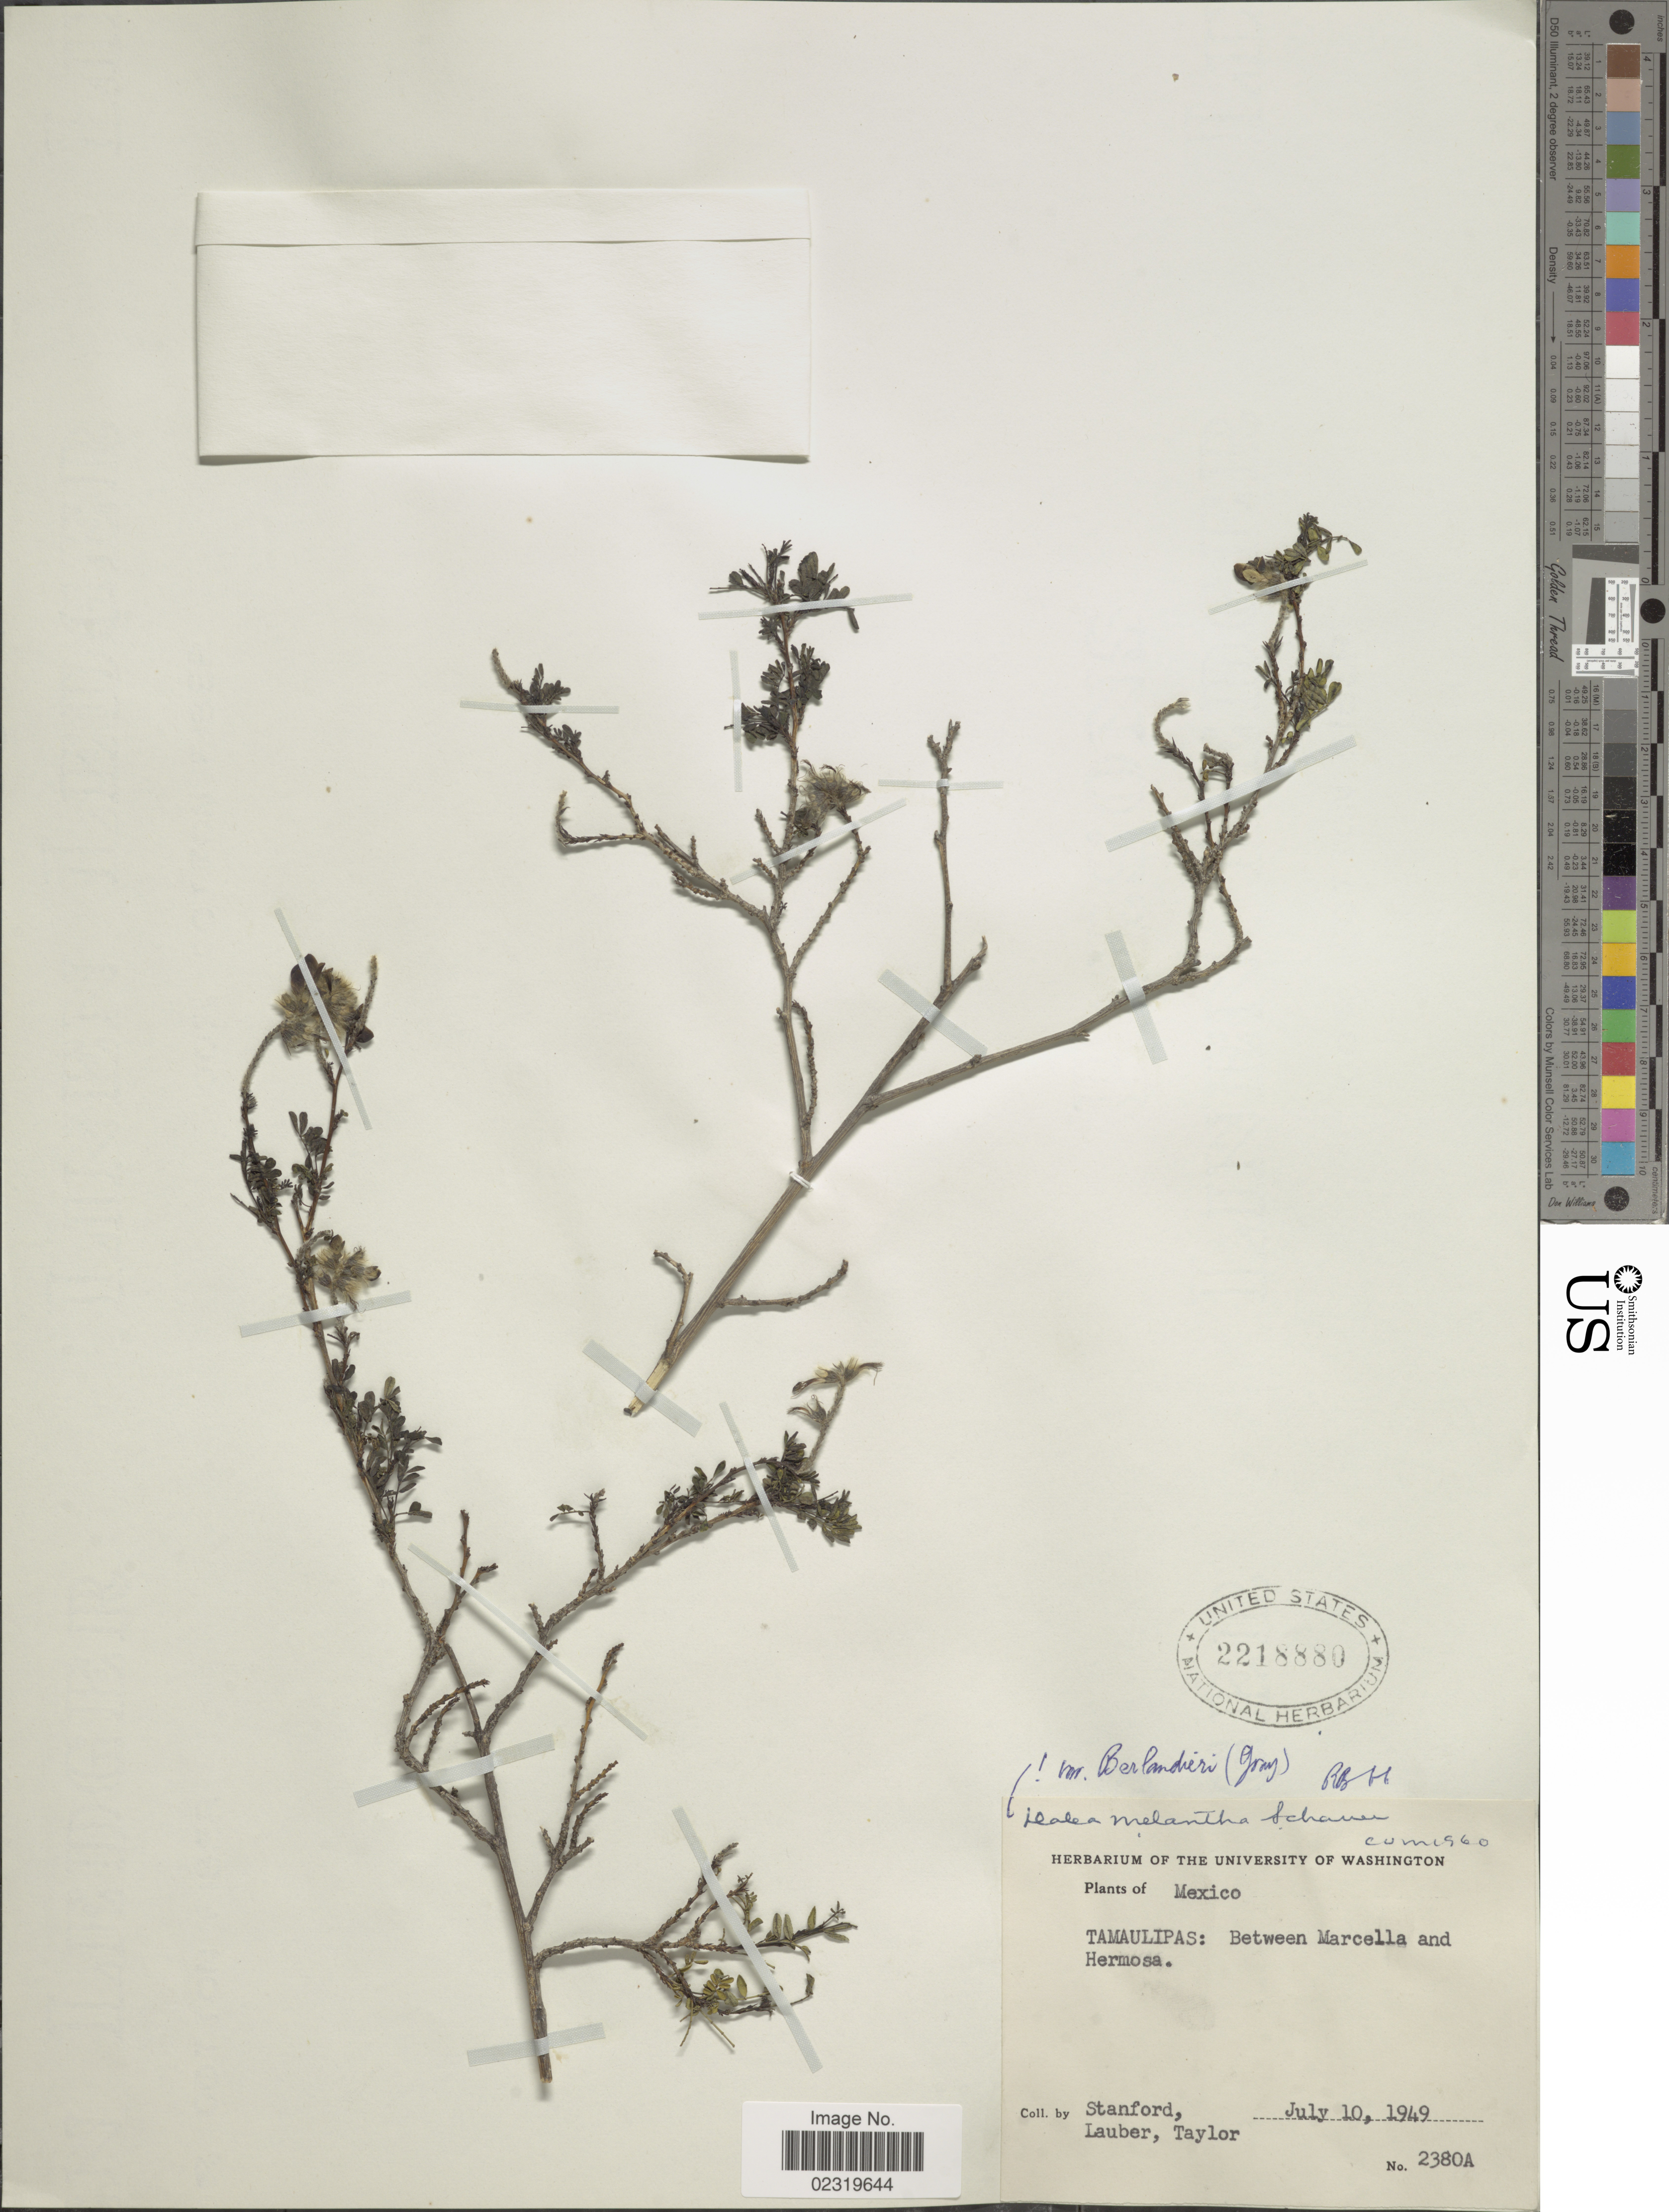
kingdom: Plantae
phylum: Tracheophyta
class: Magnoliopsida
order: Fabales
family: Fabaceae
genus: Dalea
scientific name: Dalea melantha var. berlandieri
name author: (A. Gray) Barneby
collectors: -. Stanford, -. Lauber & -. Taylor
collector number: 2380A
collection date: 1949-07-10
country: Mexico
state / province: Tamaulipas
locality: Between Marcella and Hermosa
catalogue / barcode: US 2218880